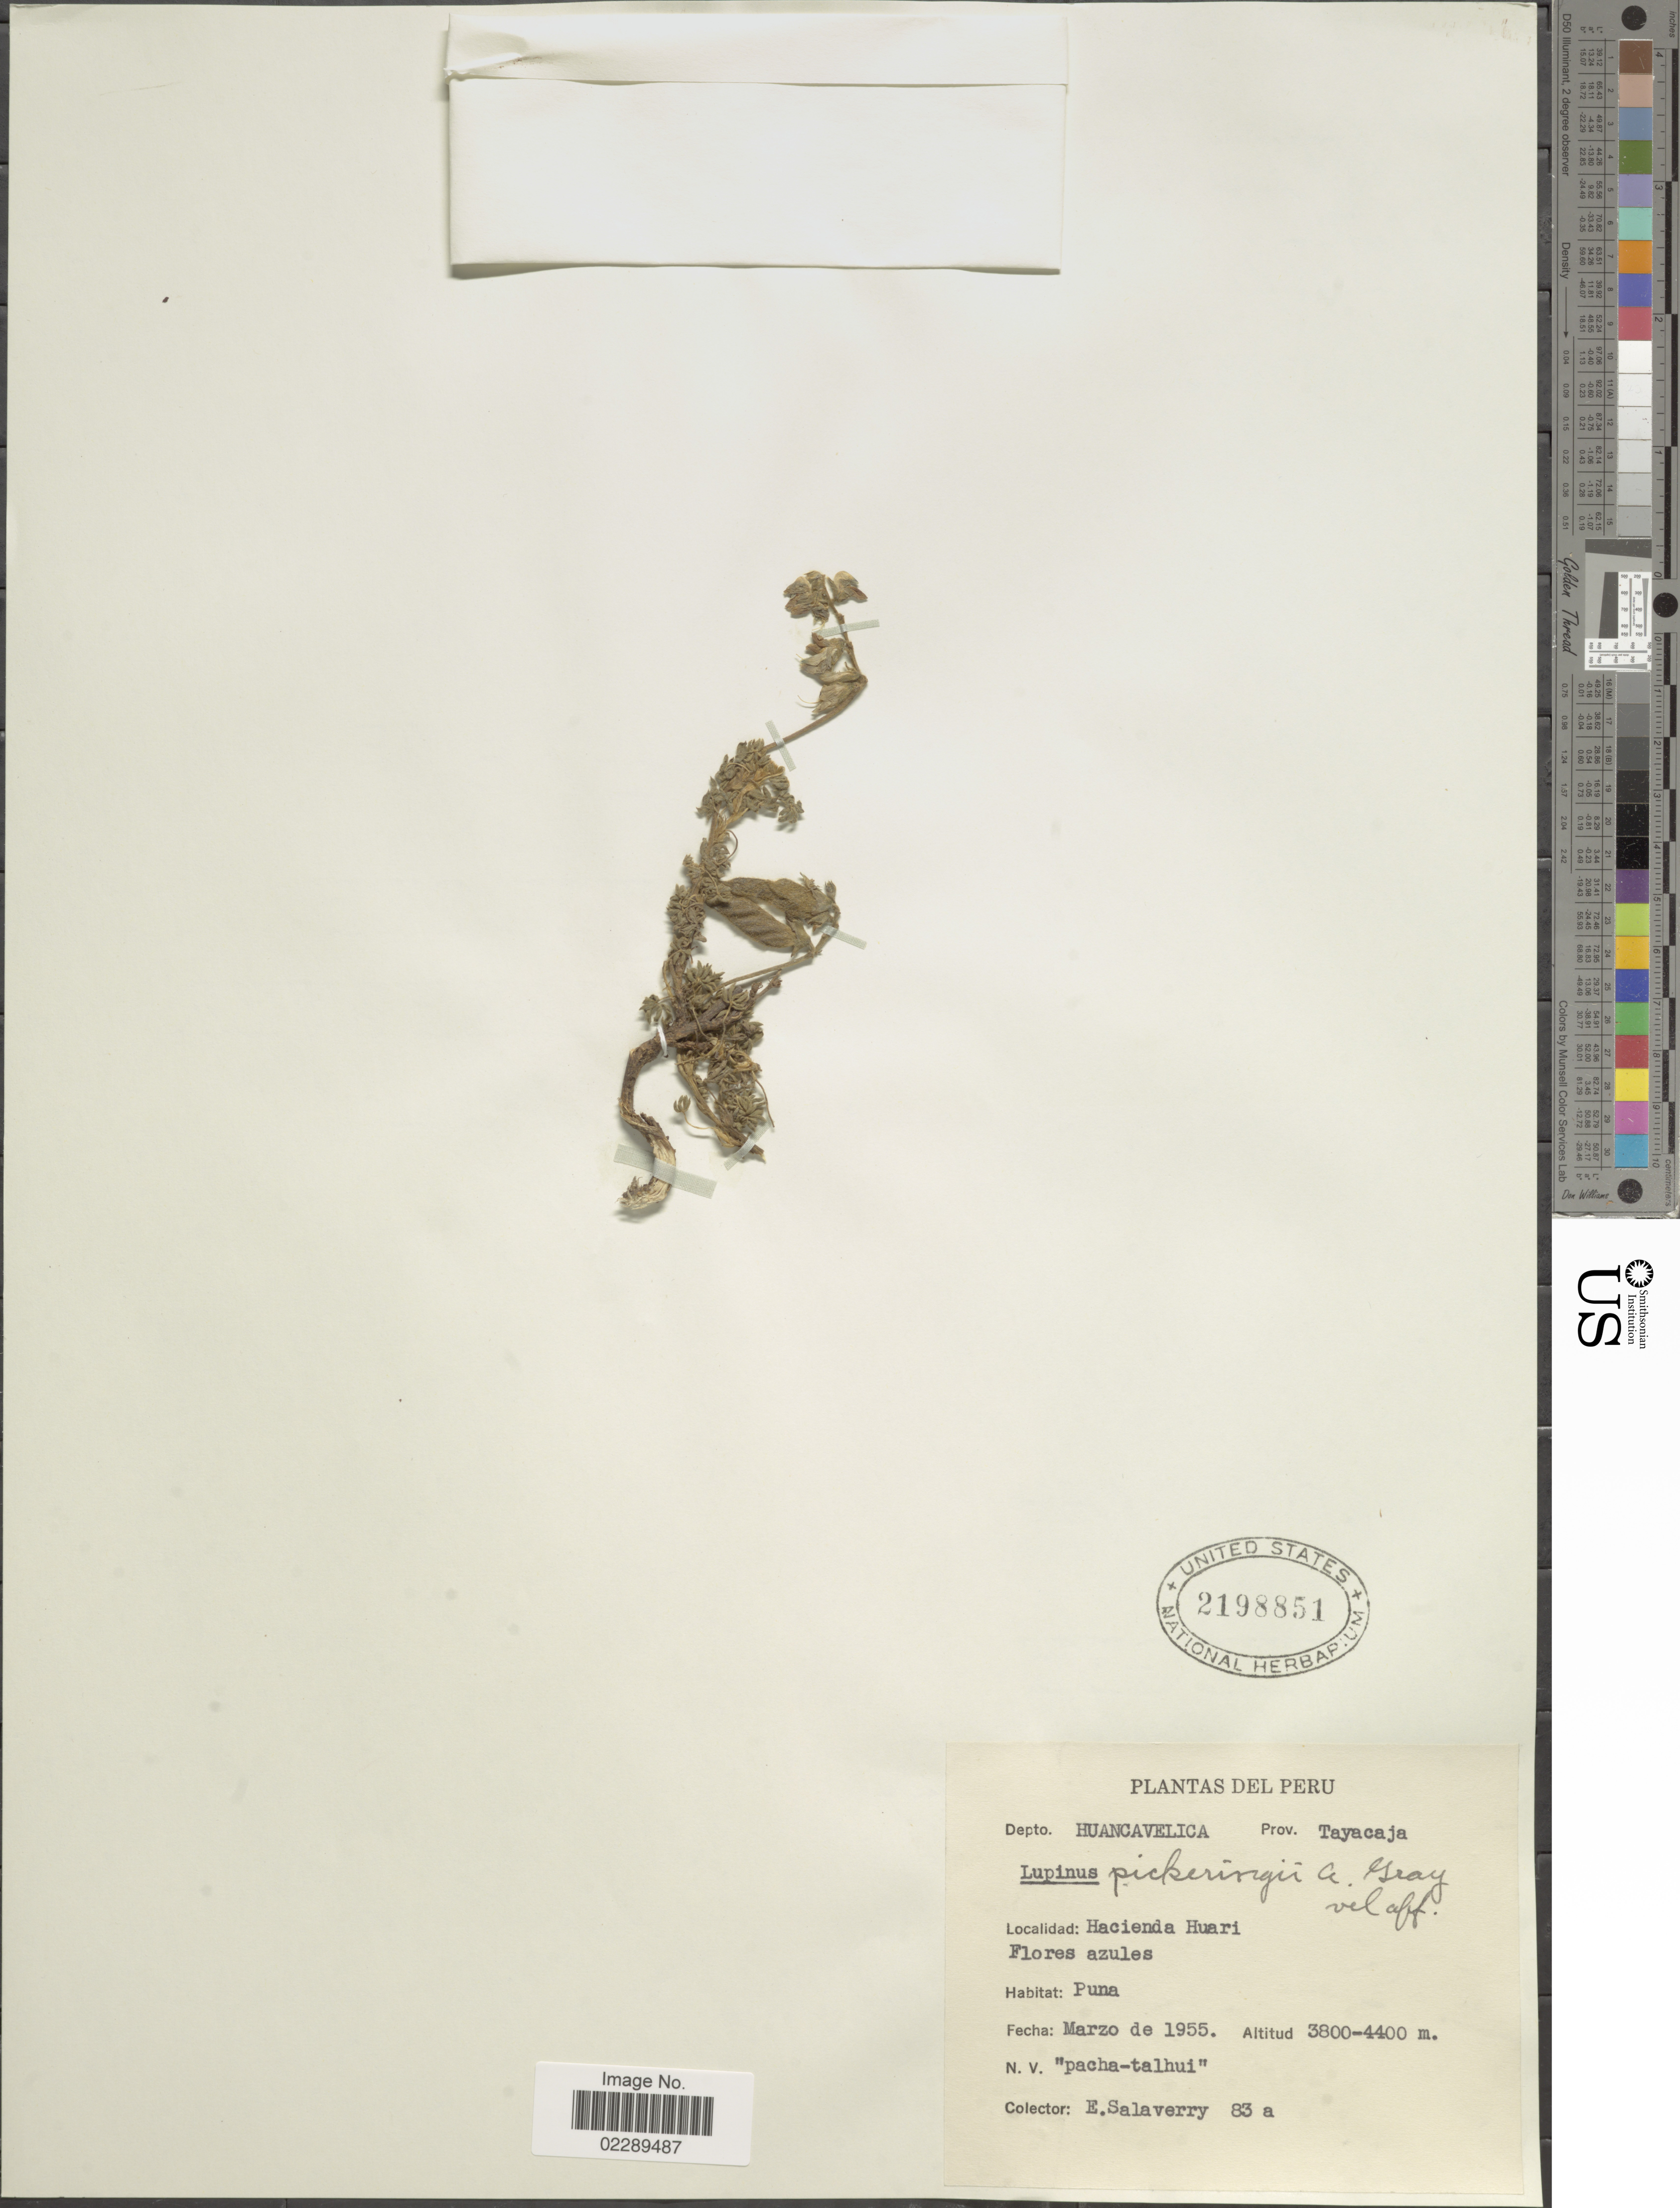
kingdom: Plantae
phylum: Tracheophyta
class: Magnoliopsida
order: Fabales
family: Fabaceae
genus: Lupinus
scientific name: Lupinus pickeringii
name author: A. Gray in Wilkes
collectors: E. Salaverry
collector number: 83a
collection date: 1955-03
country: Peru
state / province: Huancavelica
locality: Depto. Huancavelica. Prov. Tayacaja. Hacienda Huari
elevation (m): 3800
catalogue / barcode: US 2198851